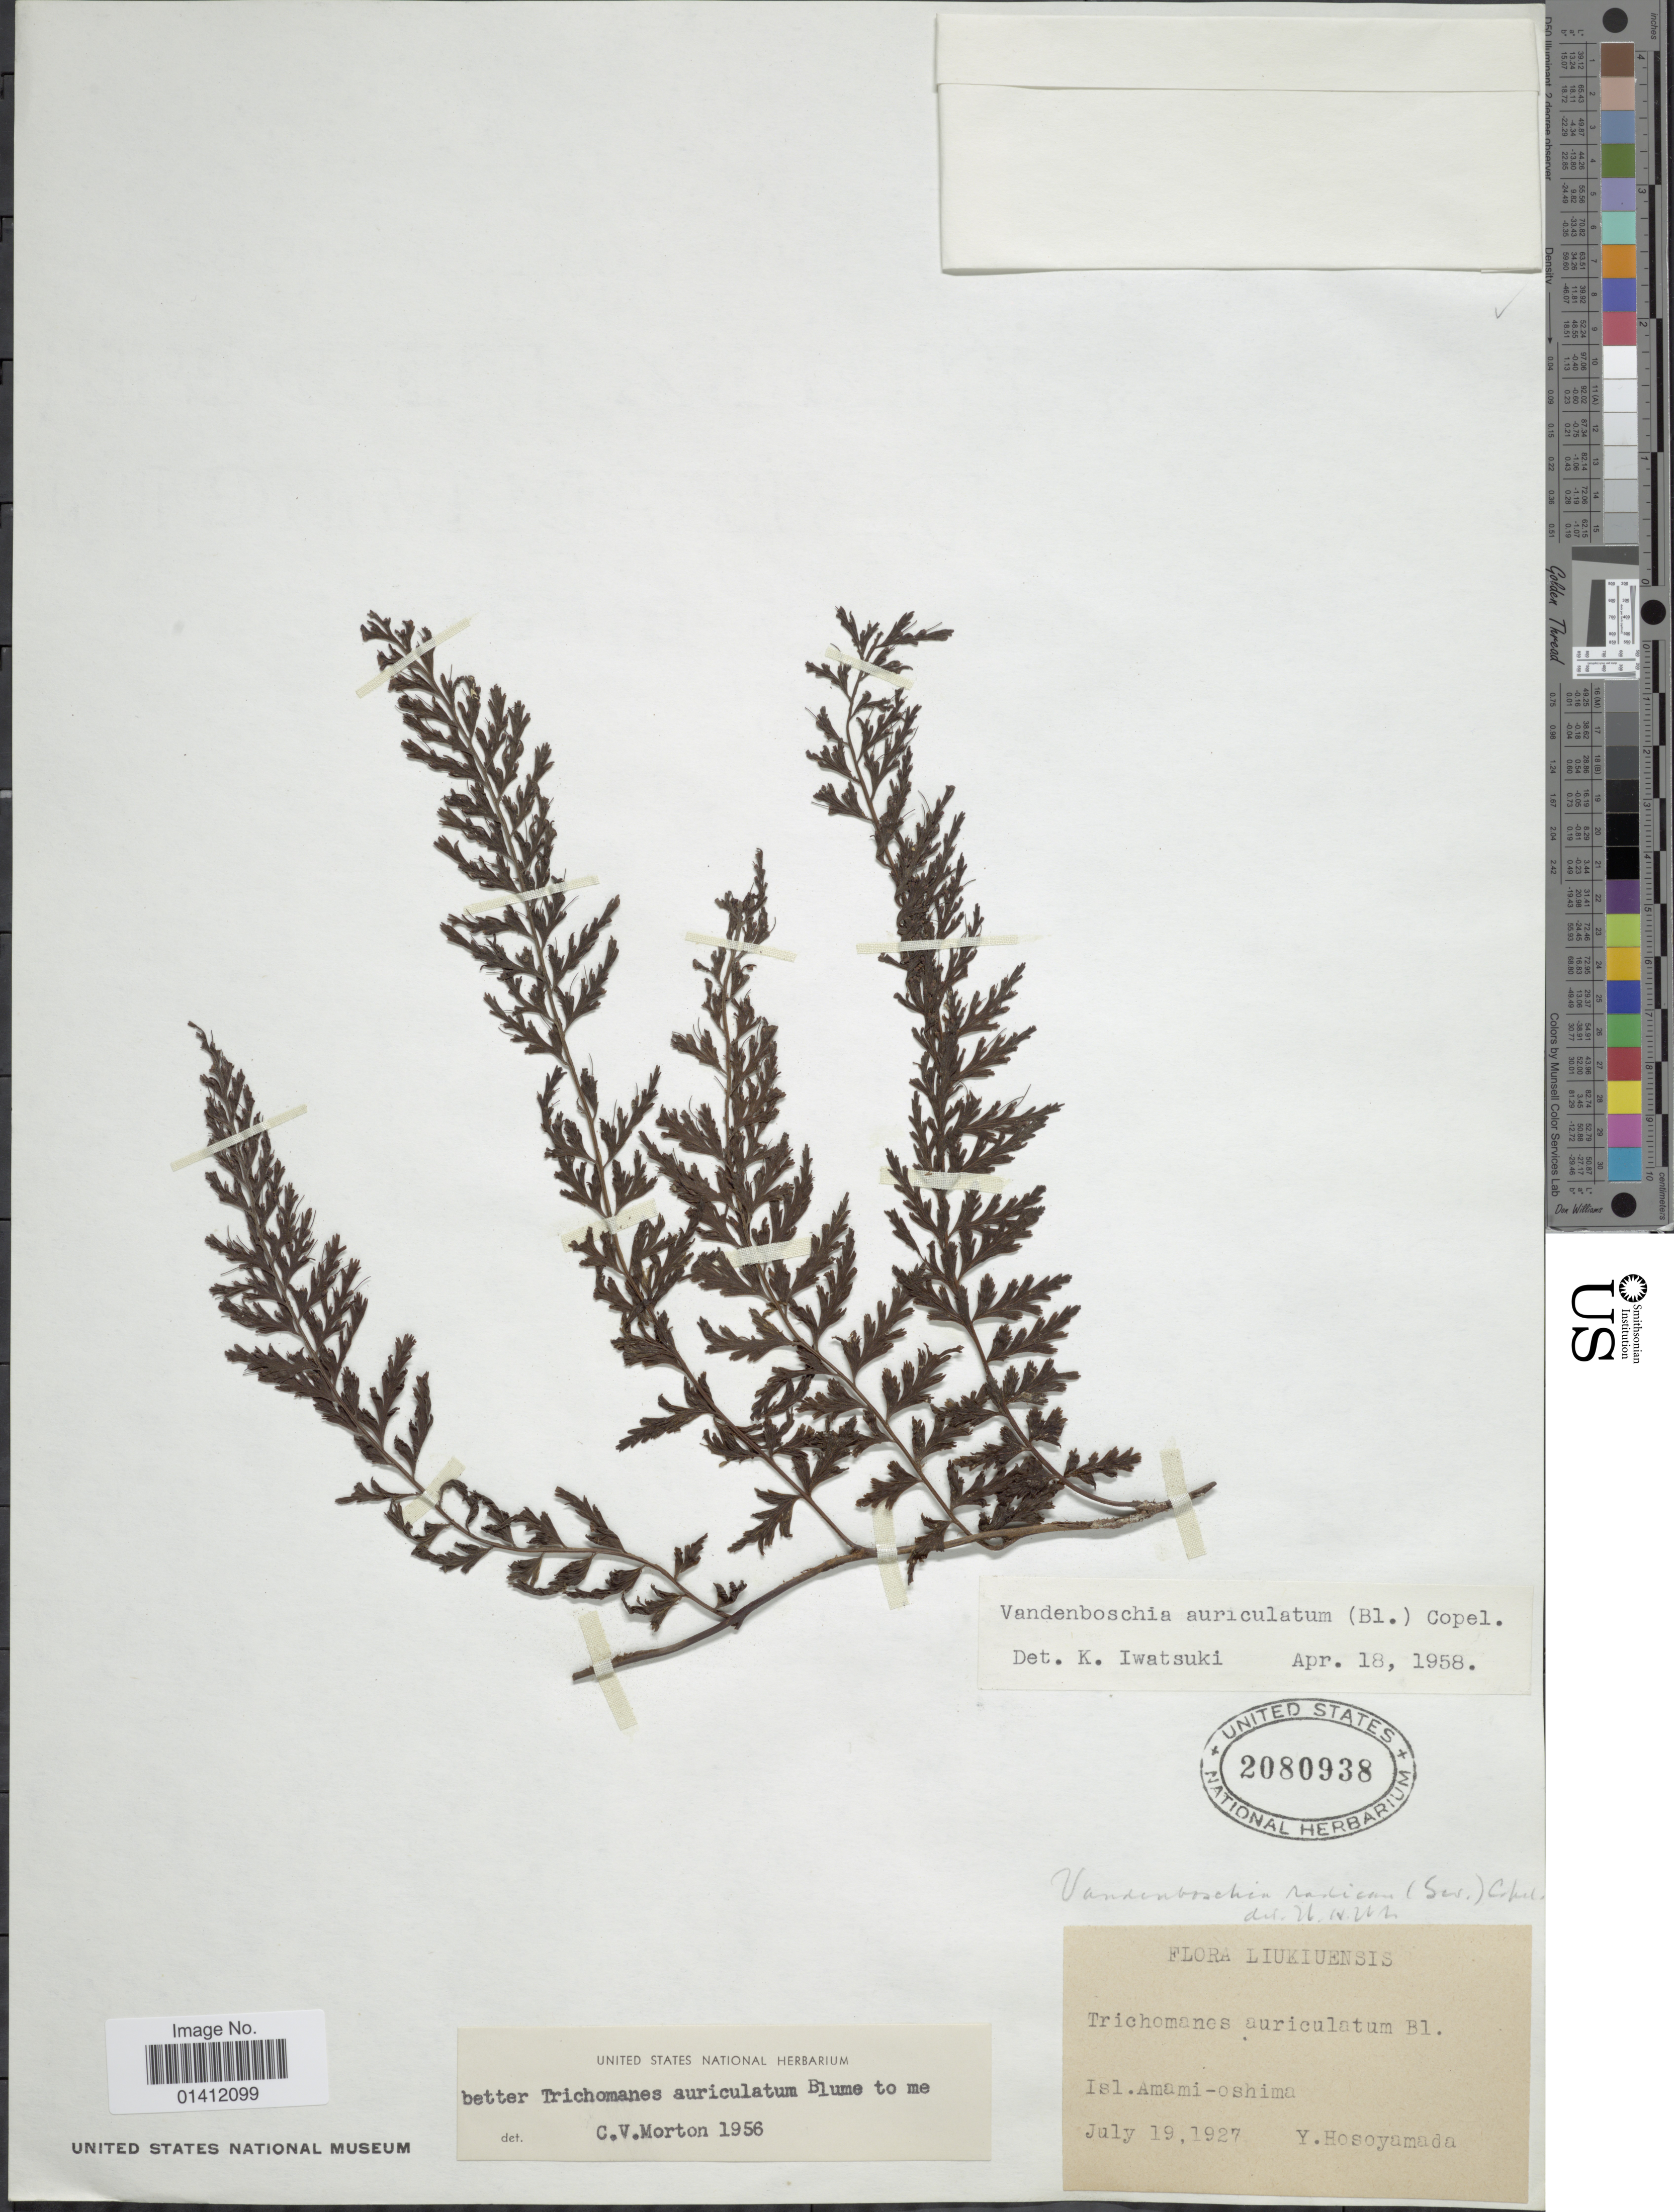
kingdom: Plantae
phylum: Tracheophyta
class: Polypodiopsida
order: Hymenophyllales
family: Hymenophyllaceae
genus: Vandenboschia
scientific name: Vandenboschia auriculata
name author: (Blume) Copel.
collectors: Y. Hosoyamada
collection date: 1927-07-19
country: Japan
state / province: Okinawa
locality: Isl. Amami-Oshima.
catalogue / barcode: US 2080938